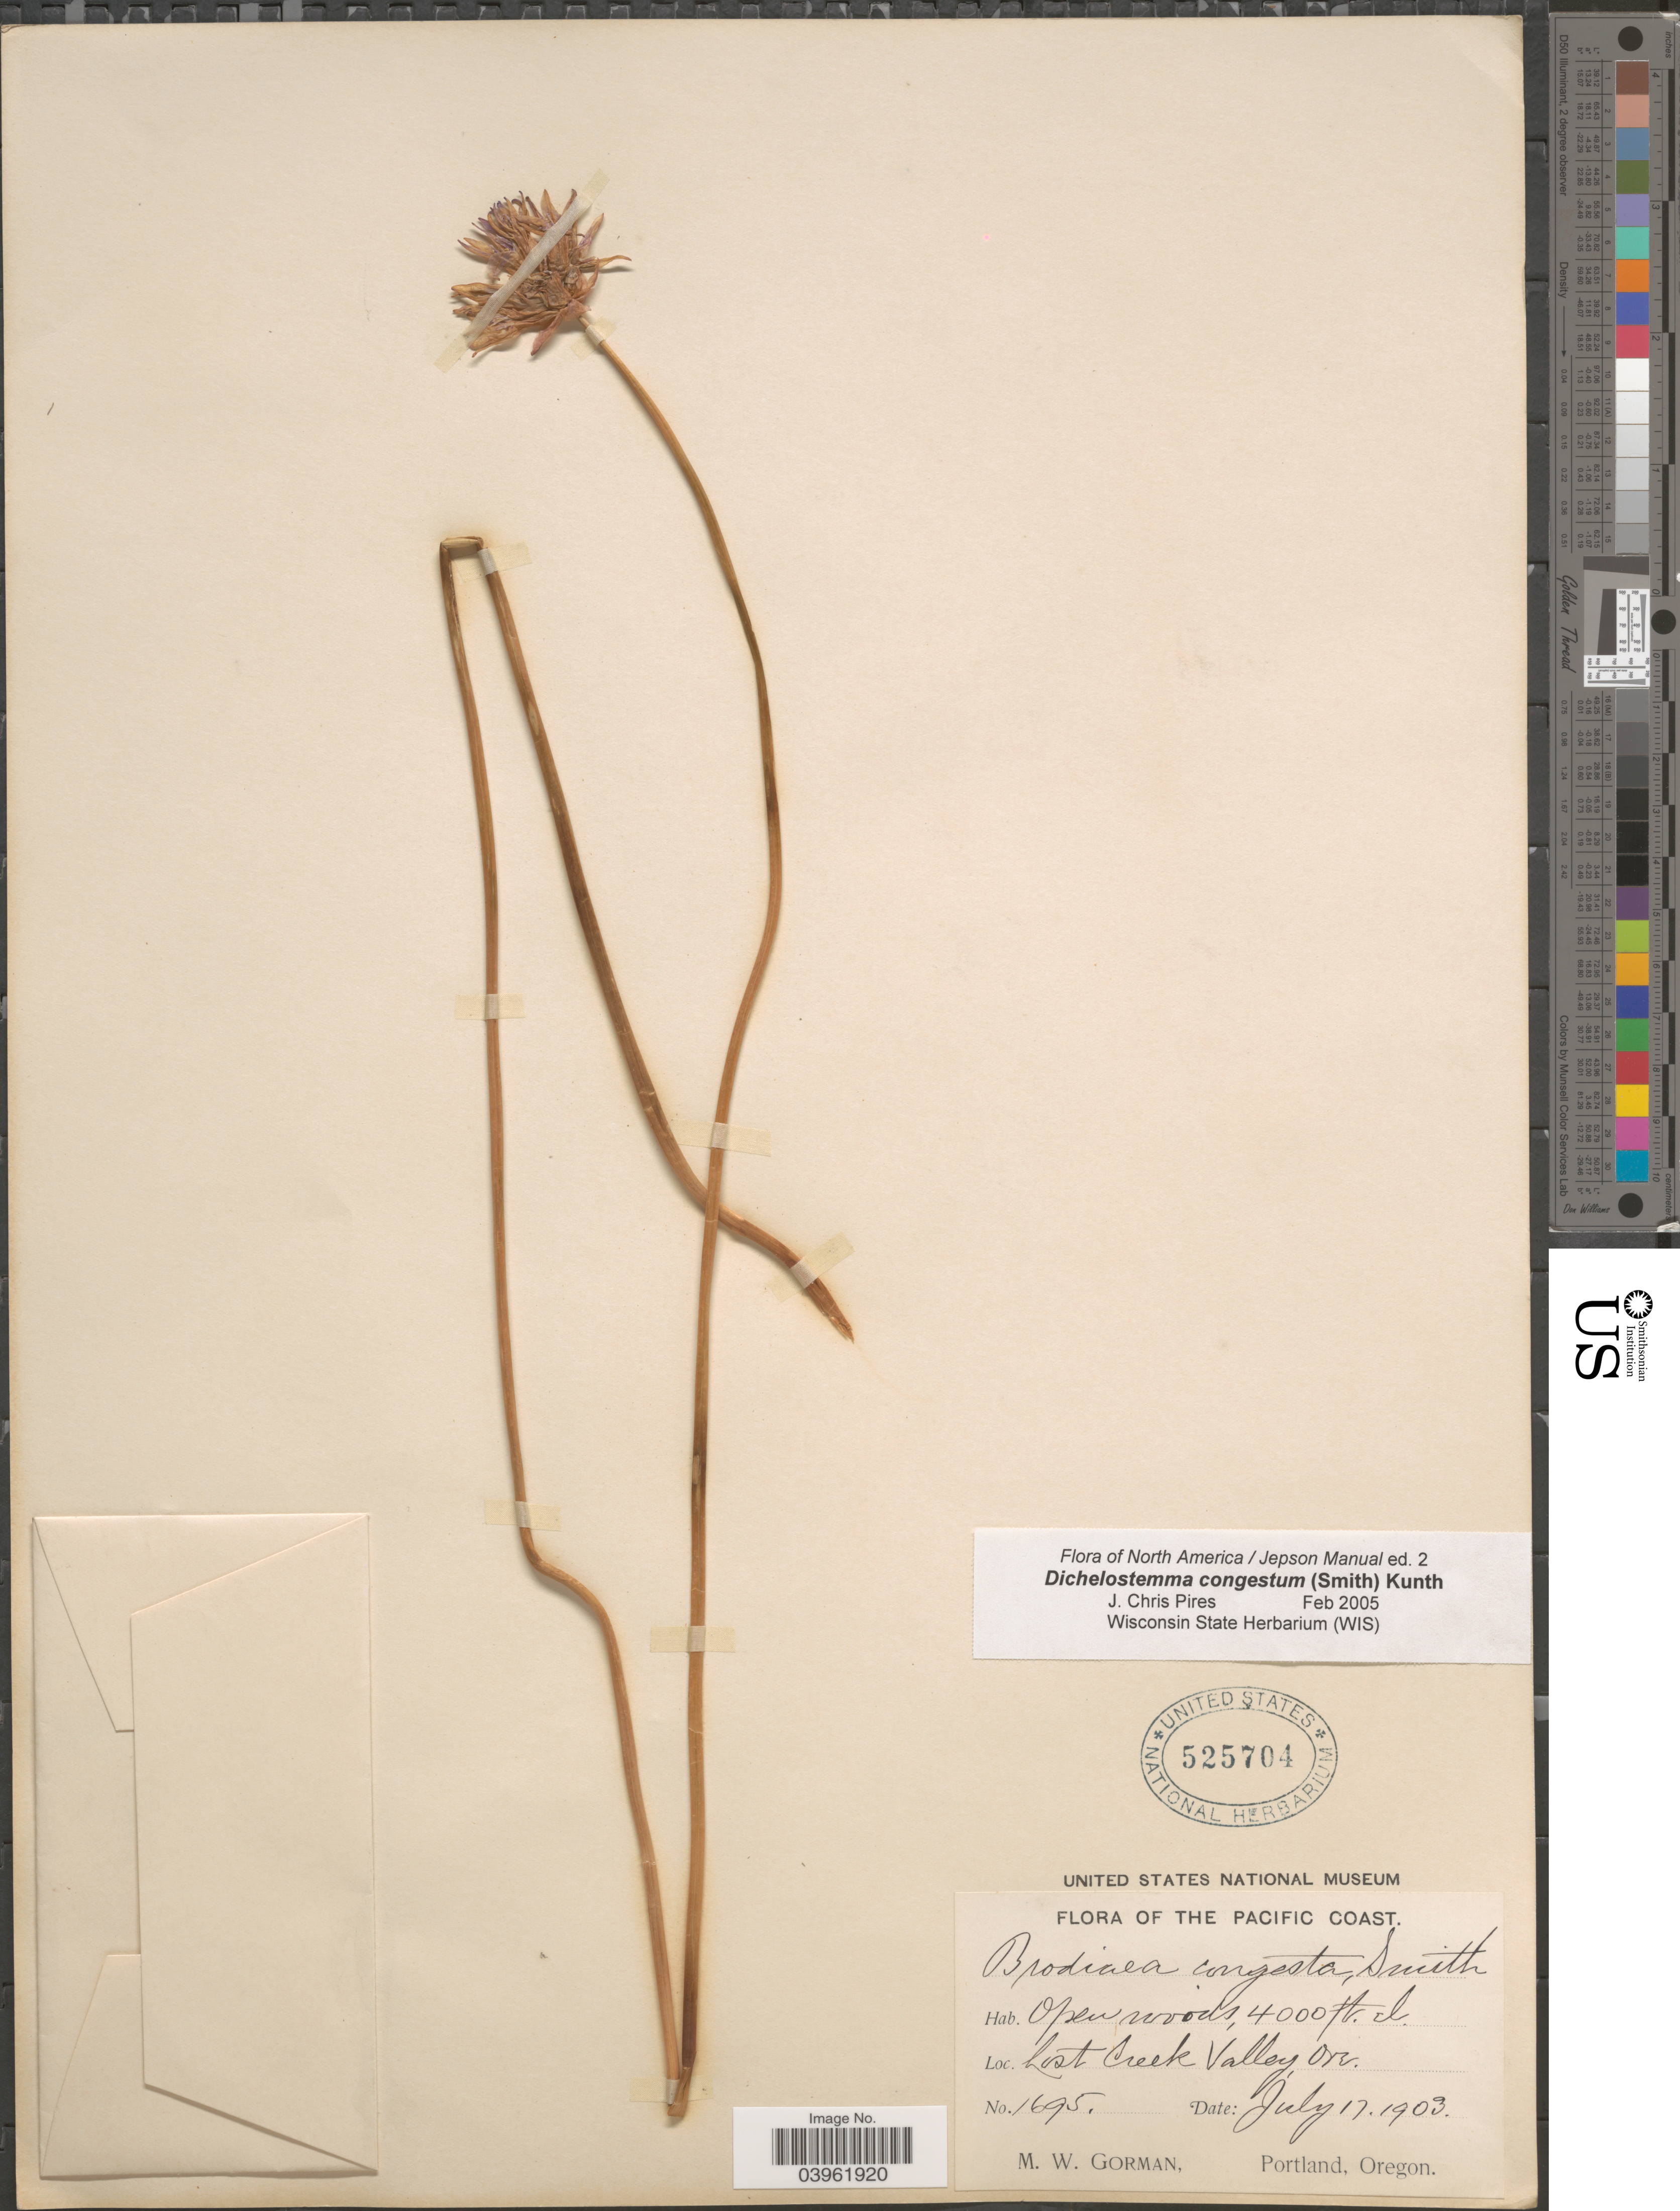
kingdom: Plantae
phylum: Tracheophyta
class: Liliopsida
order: Asparagales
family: Asparagaceae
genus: Dichelostemma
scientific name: Dichelostemma congestum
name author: Kunth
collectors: M. W. Gorman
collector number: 1695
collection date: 1903-07-17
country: United States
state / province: Oregon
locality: The Pacific Coast. Lost Creek Valley.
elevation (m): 1219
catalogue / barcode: US 525704